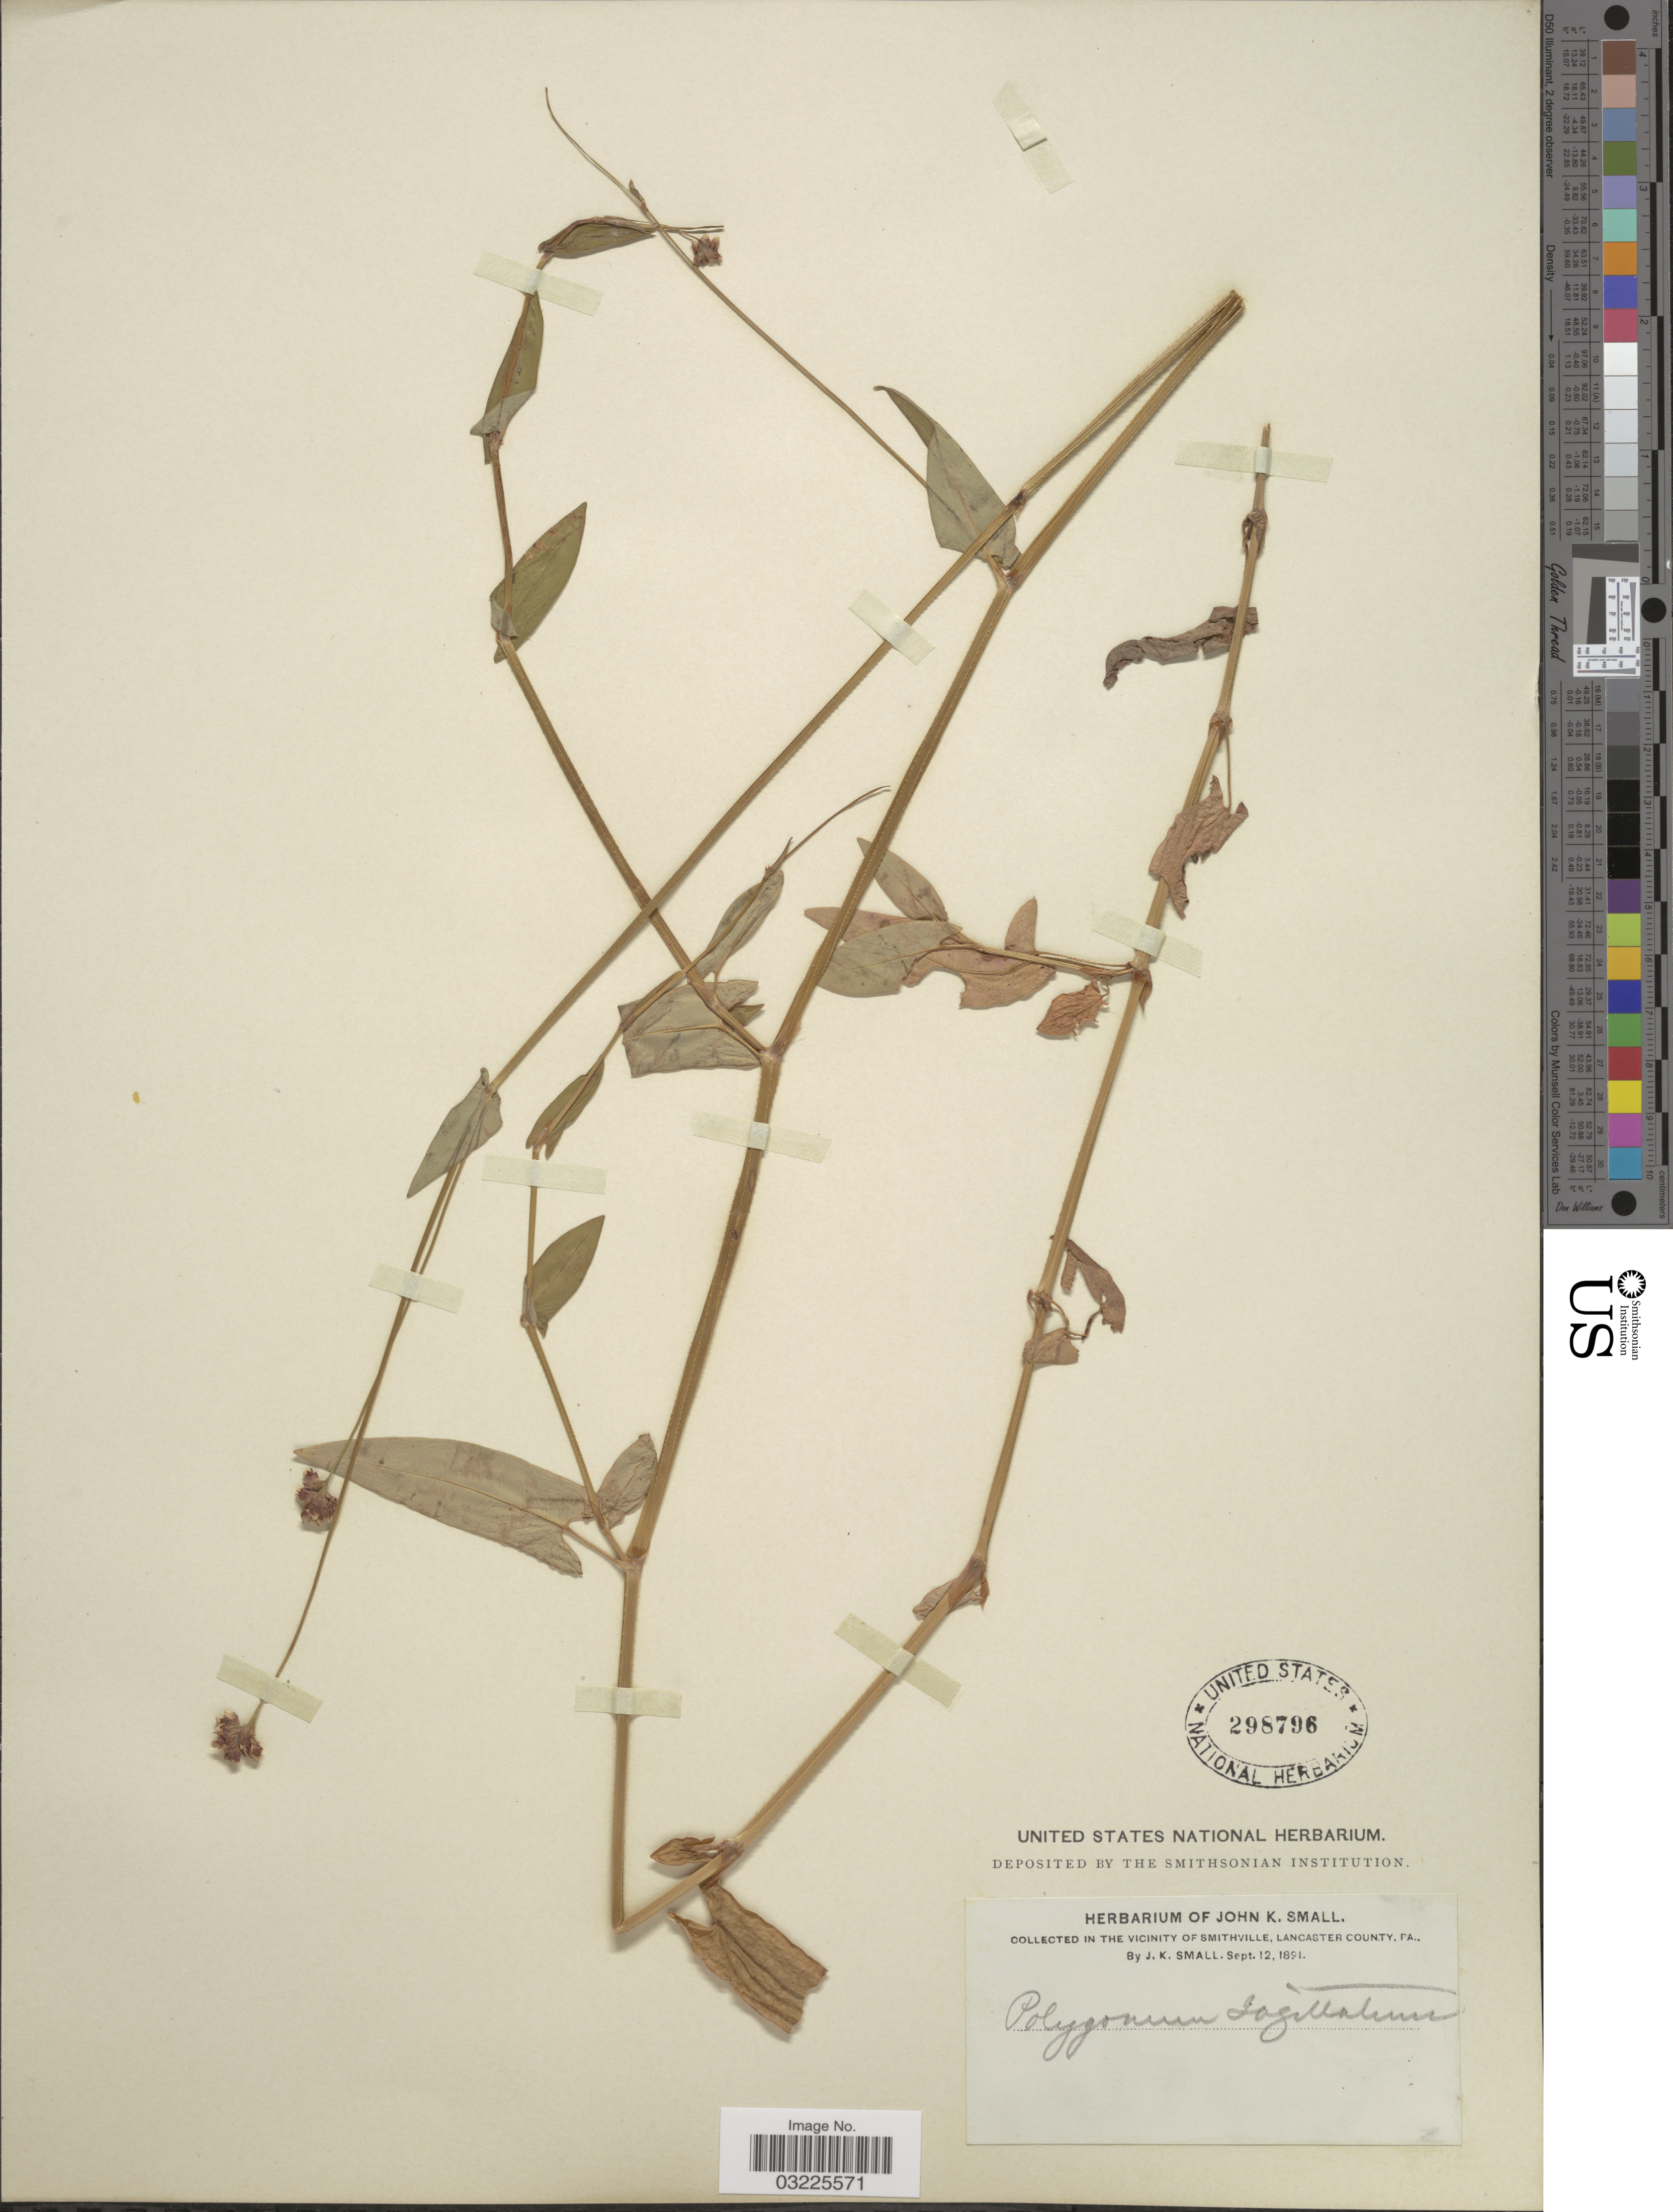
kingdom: Plantae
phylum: Tracheophyta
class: Magnoliopsida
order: Caryophyllales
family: Polygonaceae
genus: Persicaria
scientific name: Persicaria sagittata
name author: (L.) H. Gross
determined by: Atha, D. E.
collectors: J. K. Small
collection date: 1891-09-12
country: United States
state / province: Pennsylvania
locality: In the vicinity of Smithville, Lancaster County.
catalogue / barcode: US 298796